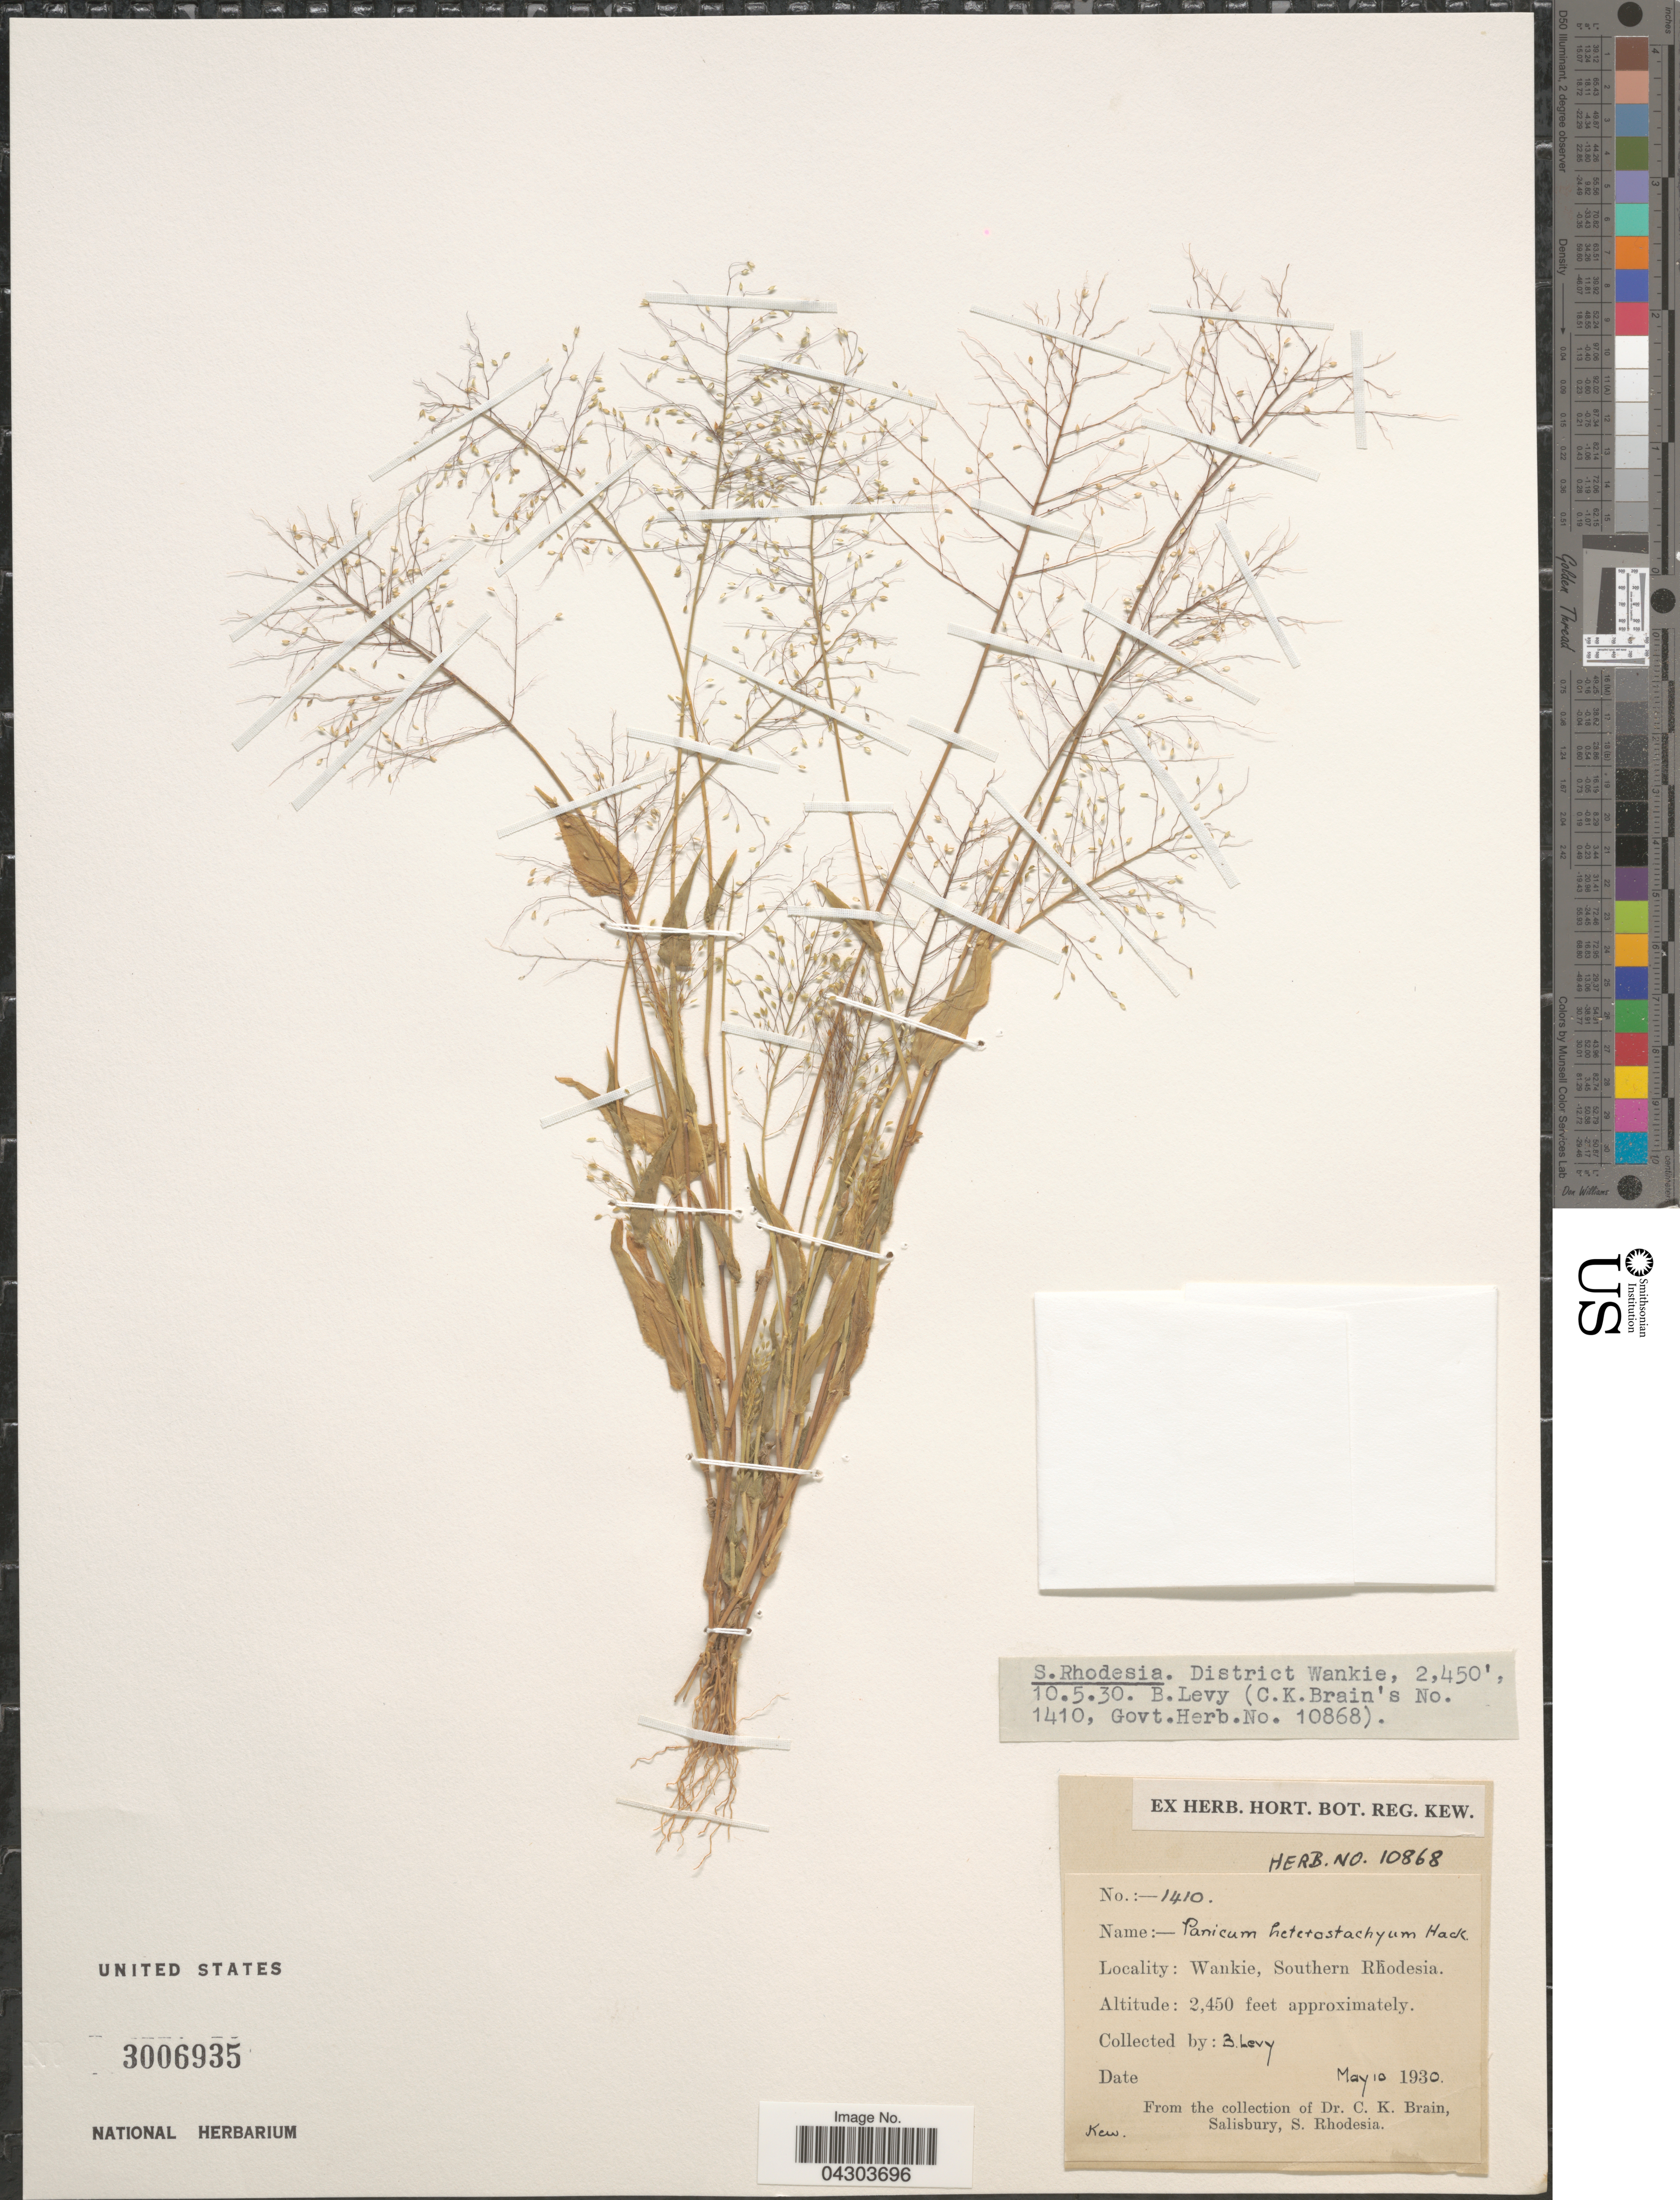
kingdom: Plantae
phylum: Tracheophyta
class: Liliopsida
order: Poales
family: Poaceae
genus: Panicum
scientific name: Panicum hirtum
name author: Lam.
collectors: B. Levy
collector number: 1410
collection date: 1930-05-10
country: Zimbabwe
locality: S. Rhodesia. District Wankie.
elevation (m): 747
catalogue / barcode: US 3006935